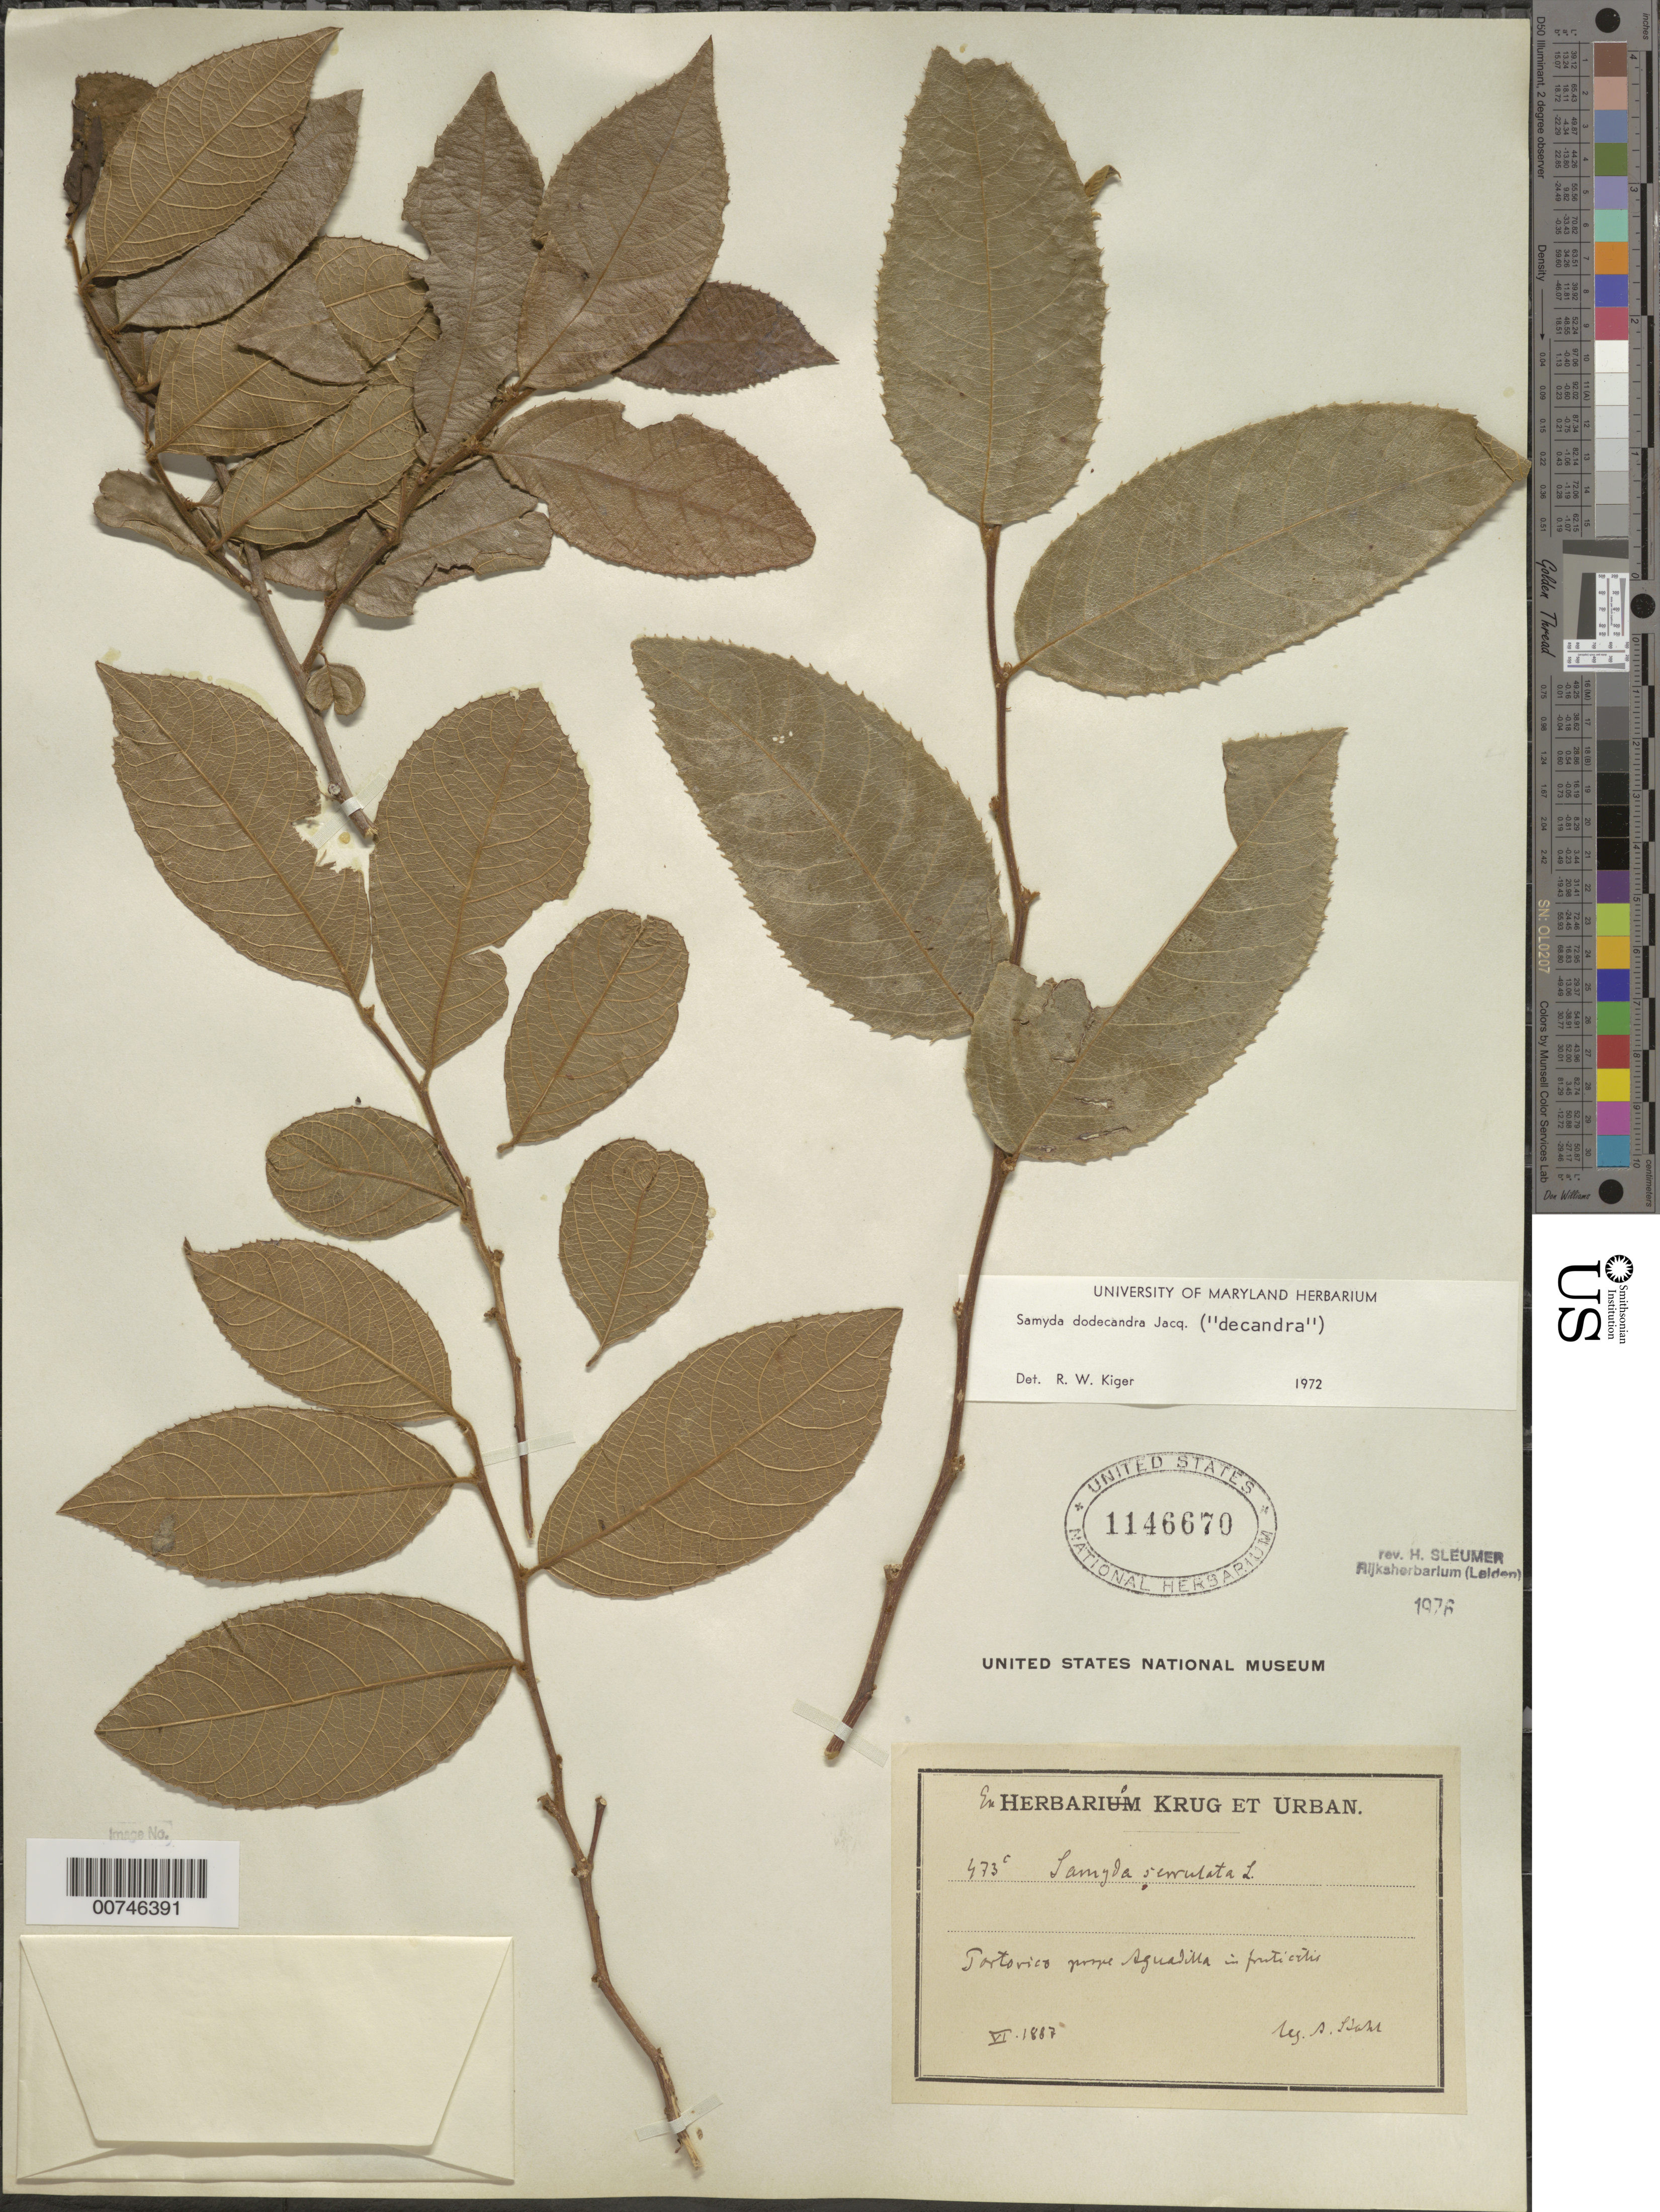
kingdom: Plantae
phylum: Tracheophyta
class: Magnoliopsida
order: Malpighiales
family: Salicaceae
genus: Casearia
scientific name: Casearia dodecandra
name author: (Jacq.) T. Samar. & M.H. Alford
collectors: A. Stahl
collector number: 473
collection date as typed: Jun 1887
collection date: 1887-06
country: Puerto Rico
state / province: Aguadilla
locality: Prope Aguadilla in frutictis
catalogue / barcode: US 1146670